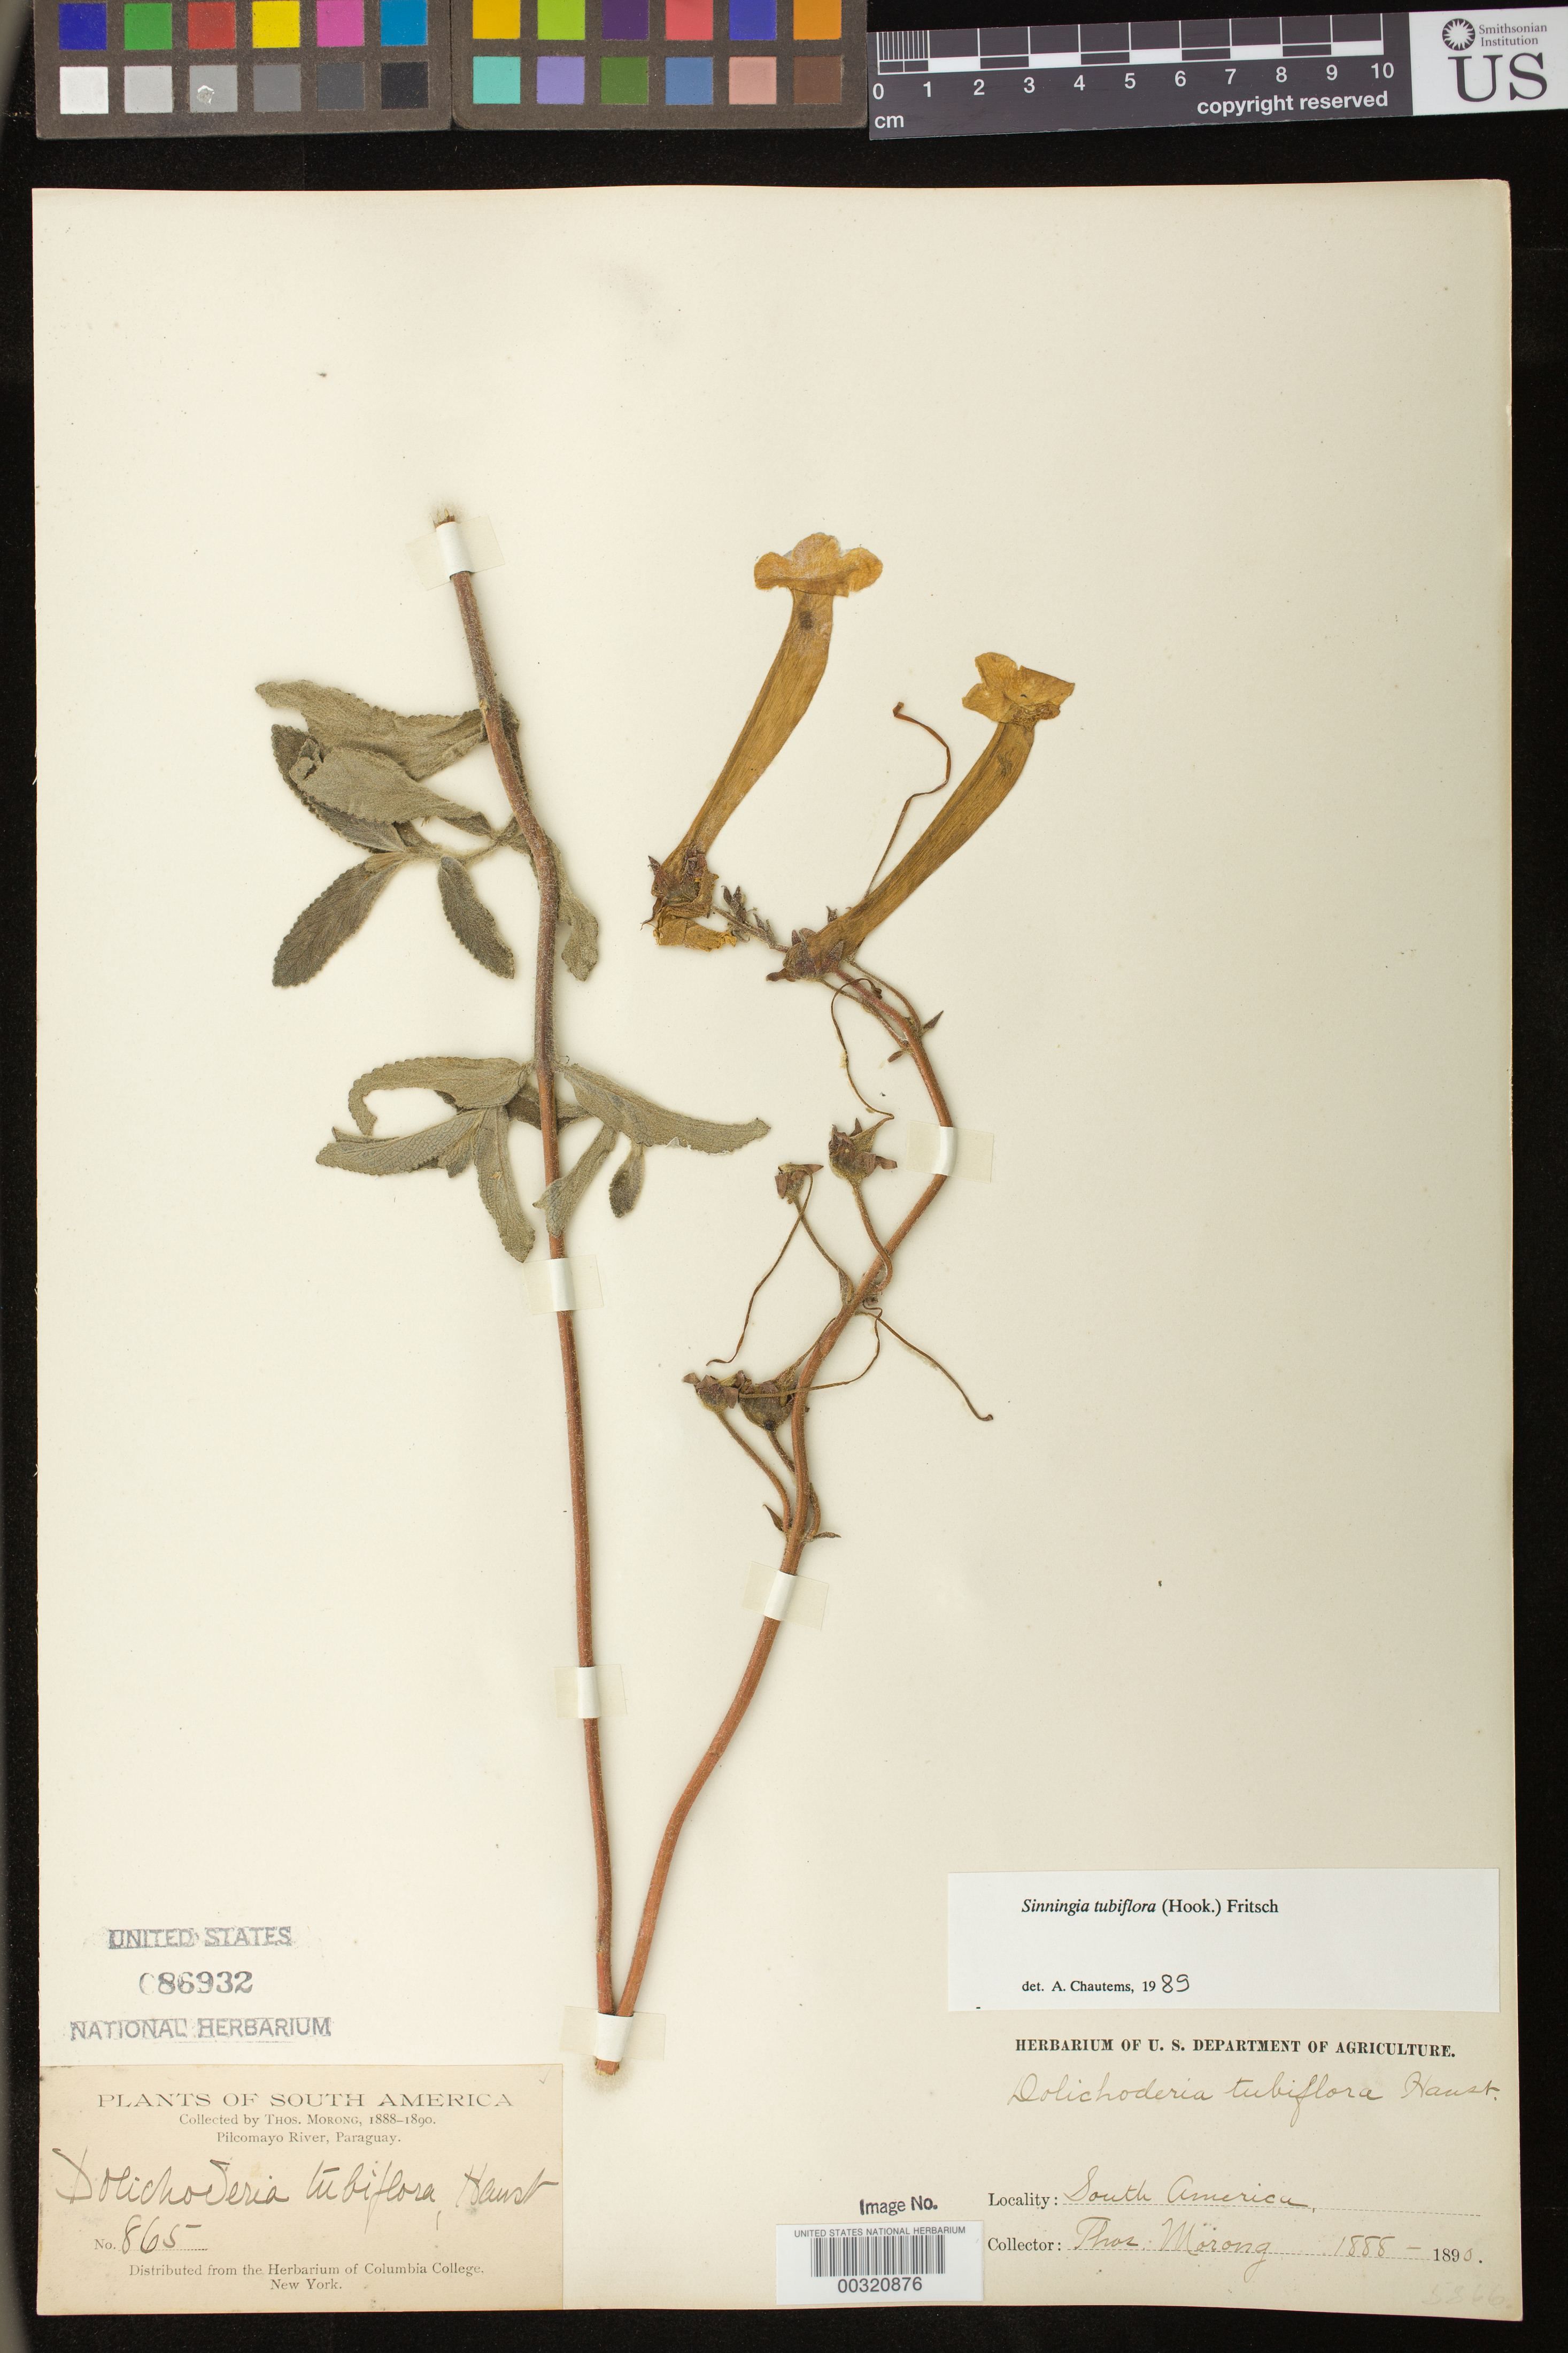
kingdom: Plantae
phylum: Tracheophyta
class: Magnoliopsida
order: Lamiales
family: Gesneriaceae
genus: Sinningia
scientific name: Sinningia tubiflora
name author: (Hook.) Fritsch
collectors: T. Morong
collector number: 865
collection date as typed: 1888-90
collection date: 1888/1890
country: Paraguay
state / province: Presidente Hayes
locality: Pilcomayo River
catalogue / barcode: US 86932